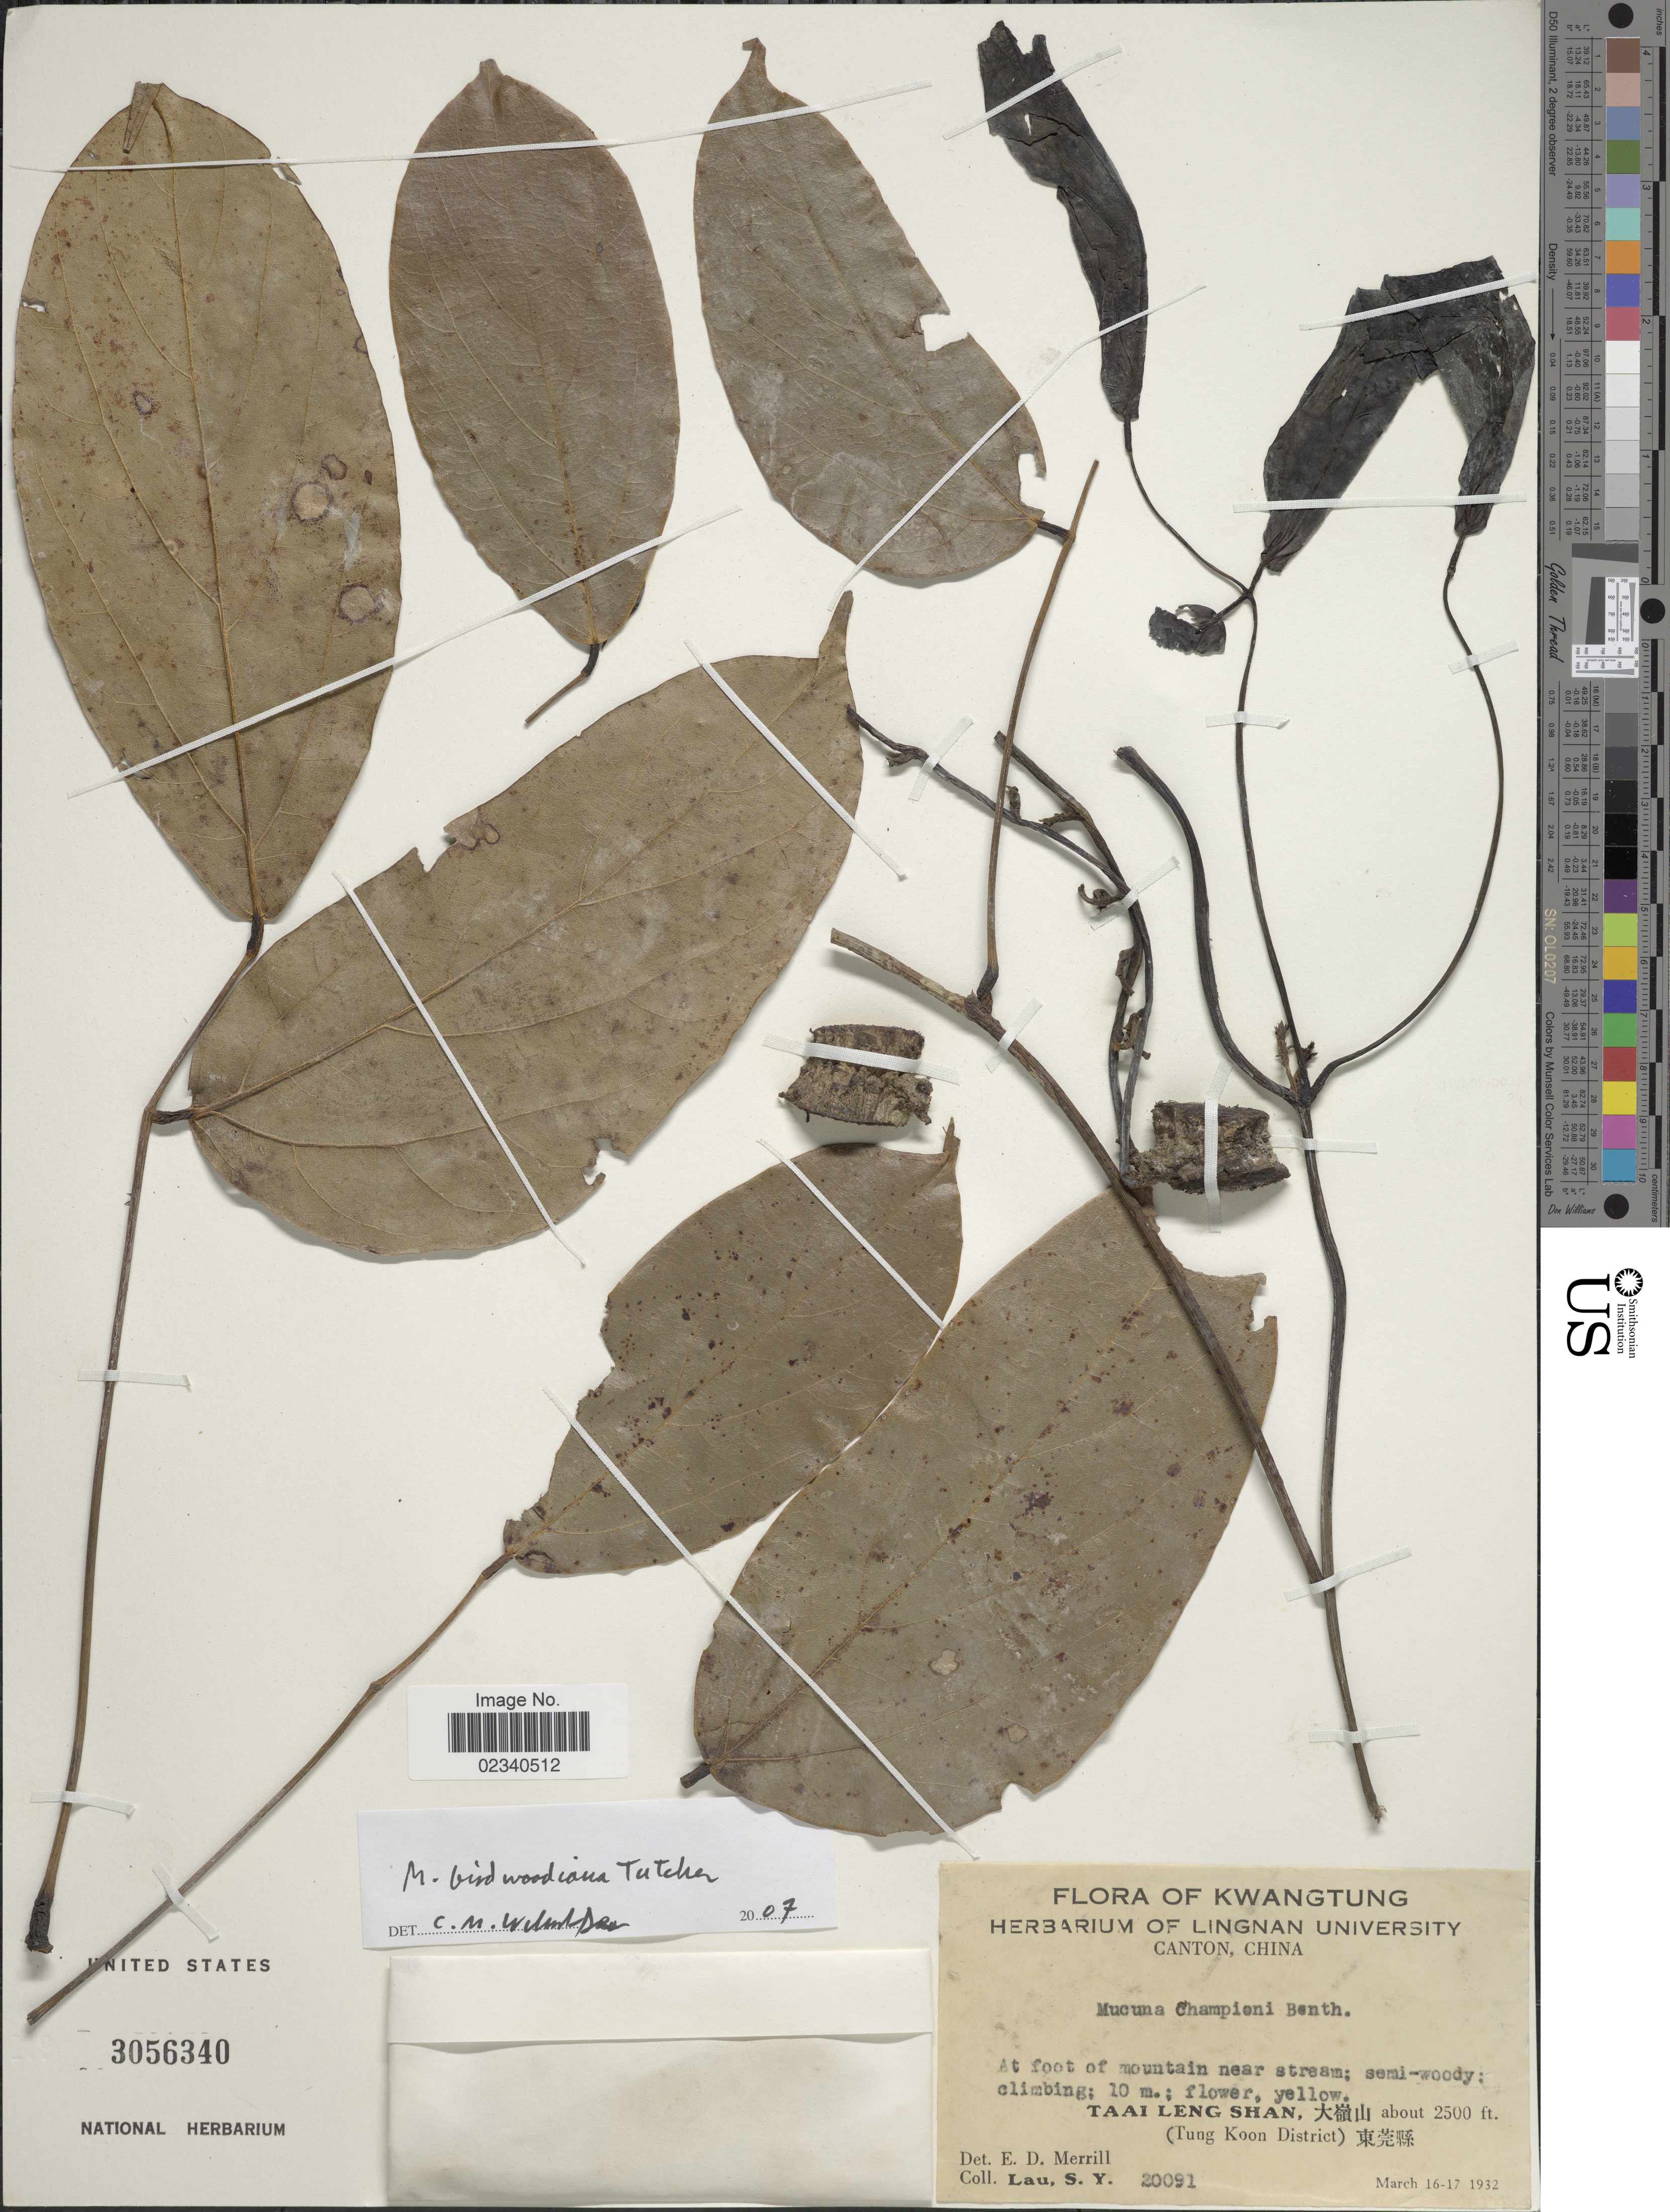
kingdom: Plantae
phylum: Tracheophyta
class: Magnoliopsida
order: Fabales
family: Fabaceae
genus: Mucuna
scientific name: Mucuna birdwoodiana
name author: Tutcher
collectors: S. Y. Lau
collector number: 20091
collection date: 1932-03-16/1932-03-17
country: China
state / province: Guangdong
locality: Kwangtung. Taai Leng Shan (Tung Koon District)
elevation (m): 762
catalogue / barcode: US 3056340